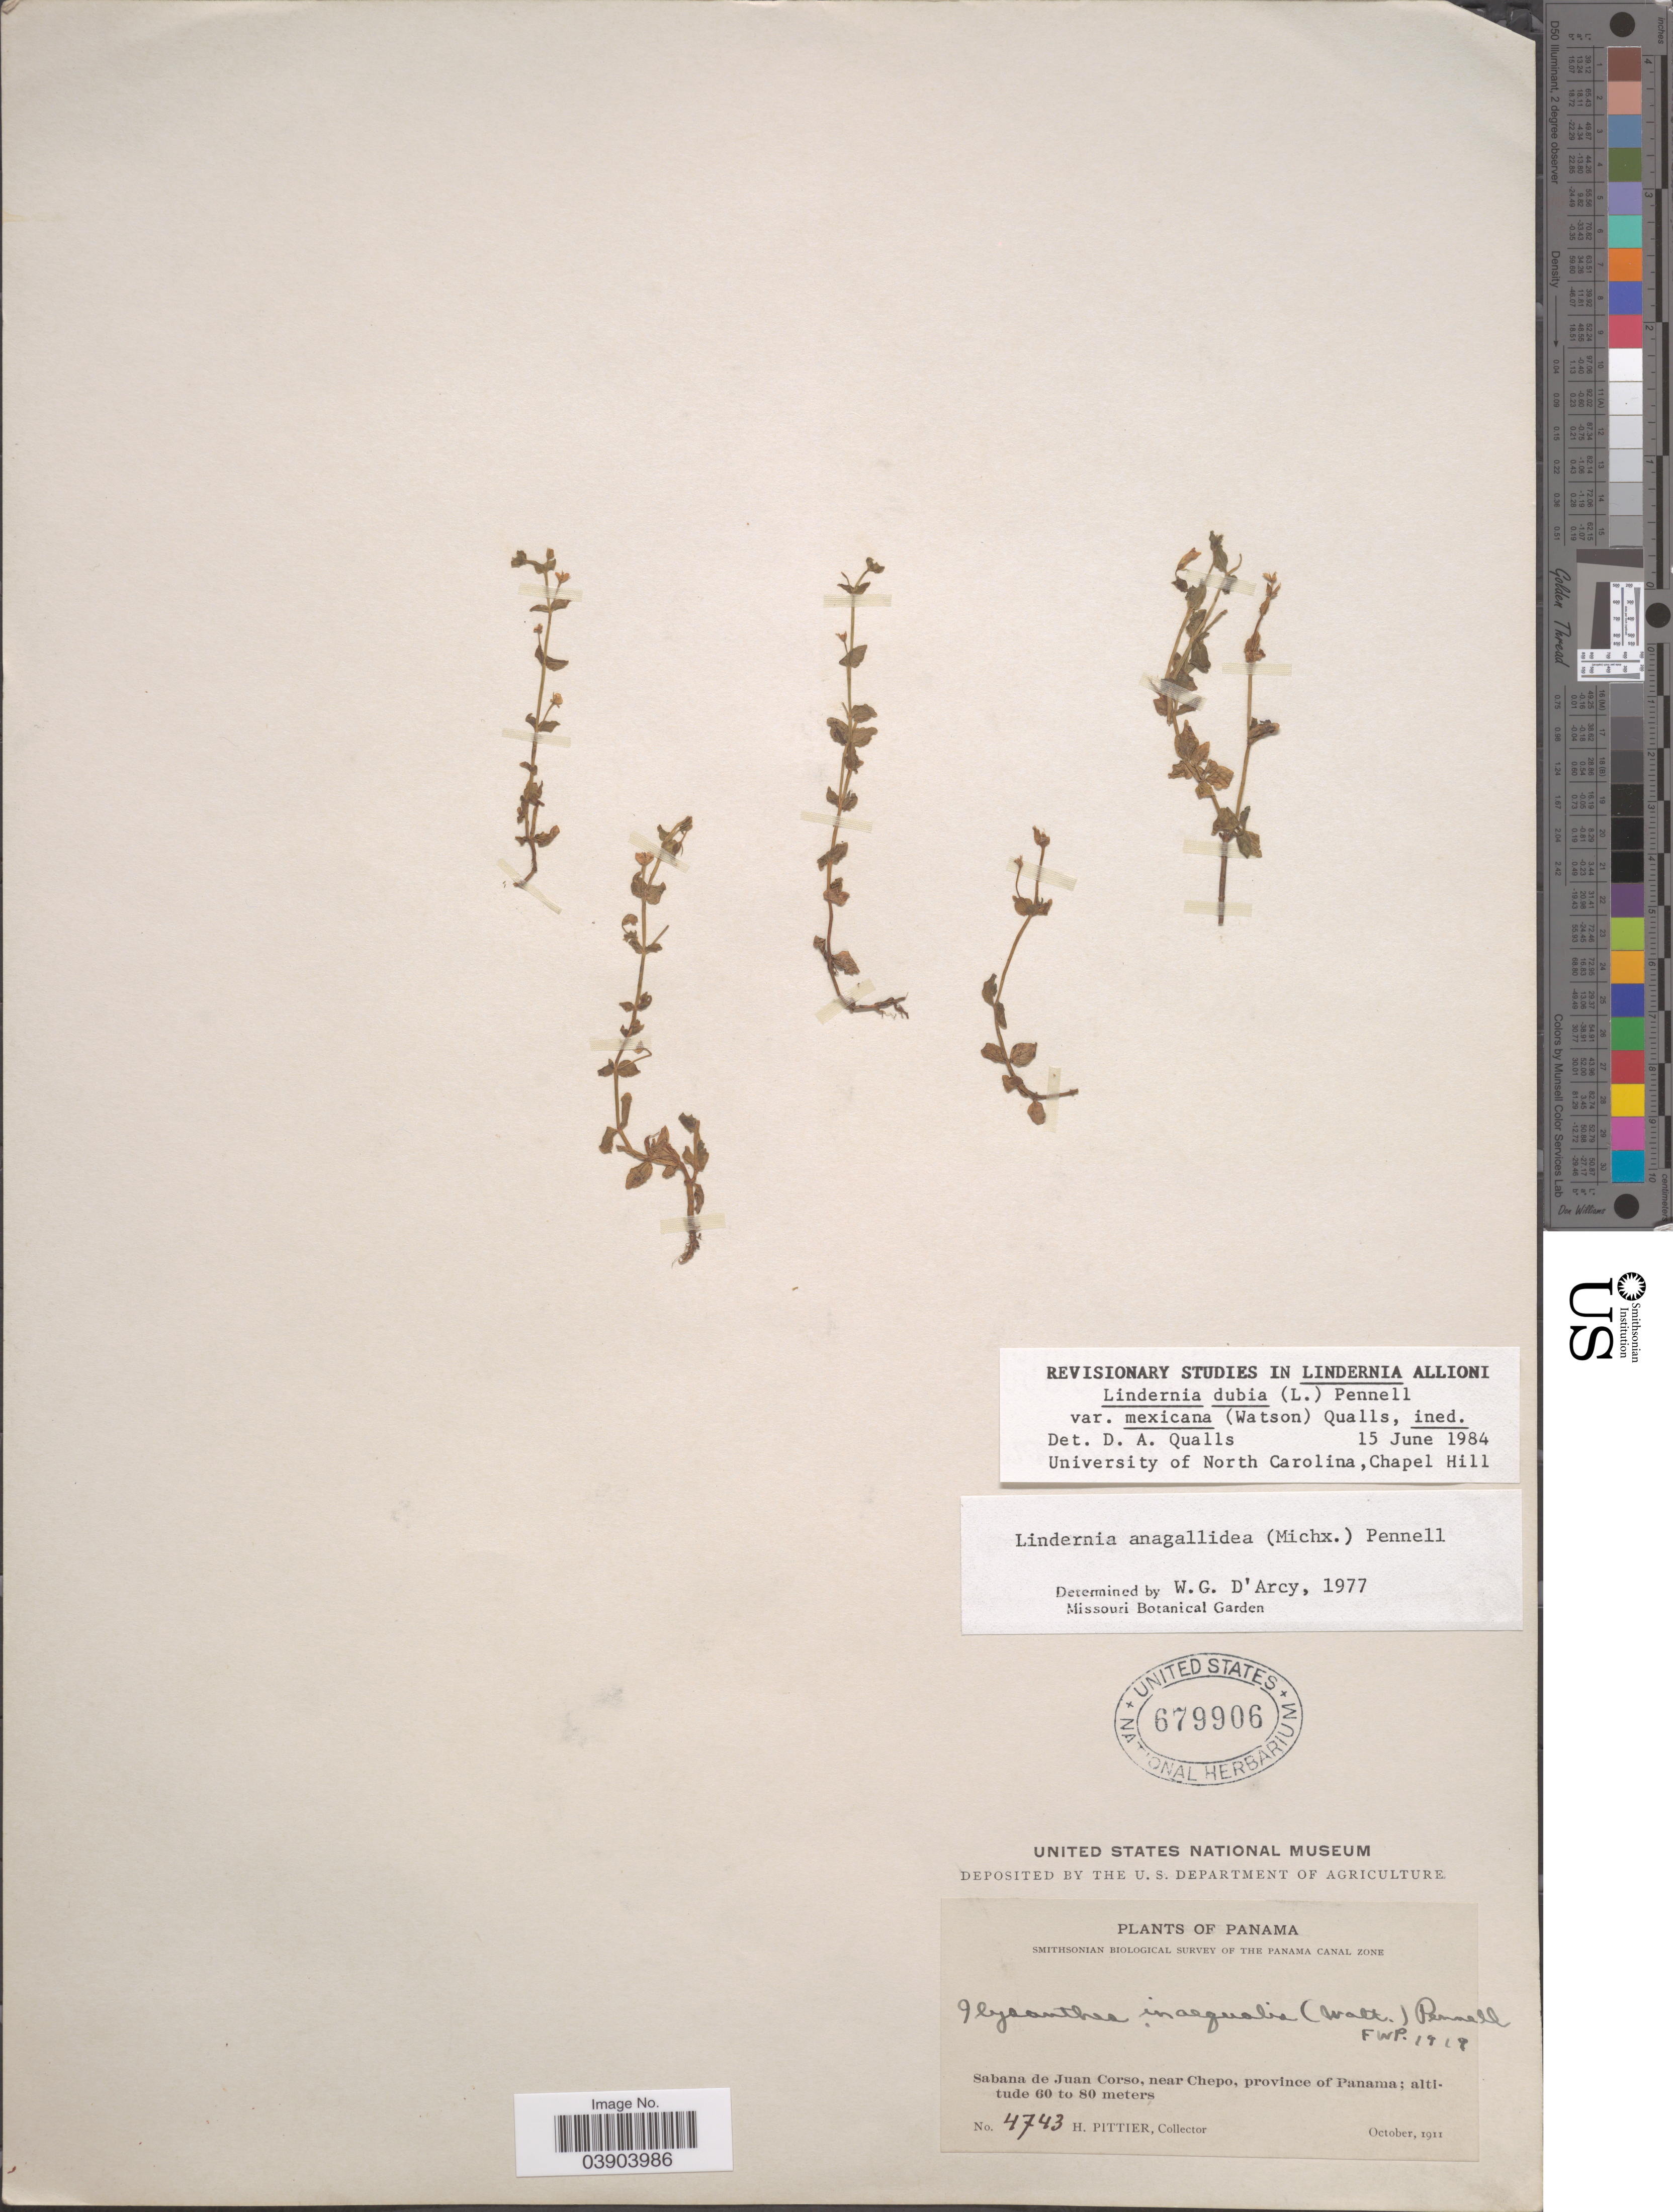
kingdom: Plantae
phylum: Tracheophyta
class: Magnoliopsida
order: Lamiales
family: Linderniaceae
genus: Lindernia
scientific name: Lindernia dubia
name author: (L.) Pennell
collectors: H. F. Pittier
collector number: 4743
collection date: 1911-10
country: Panama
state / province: Panamá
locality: Sabana de Juan Corso, near Chepo.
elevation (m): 60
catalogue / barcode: US 679906